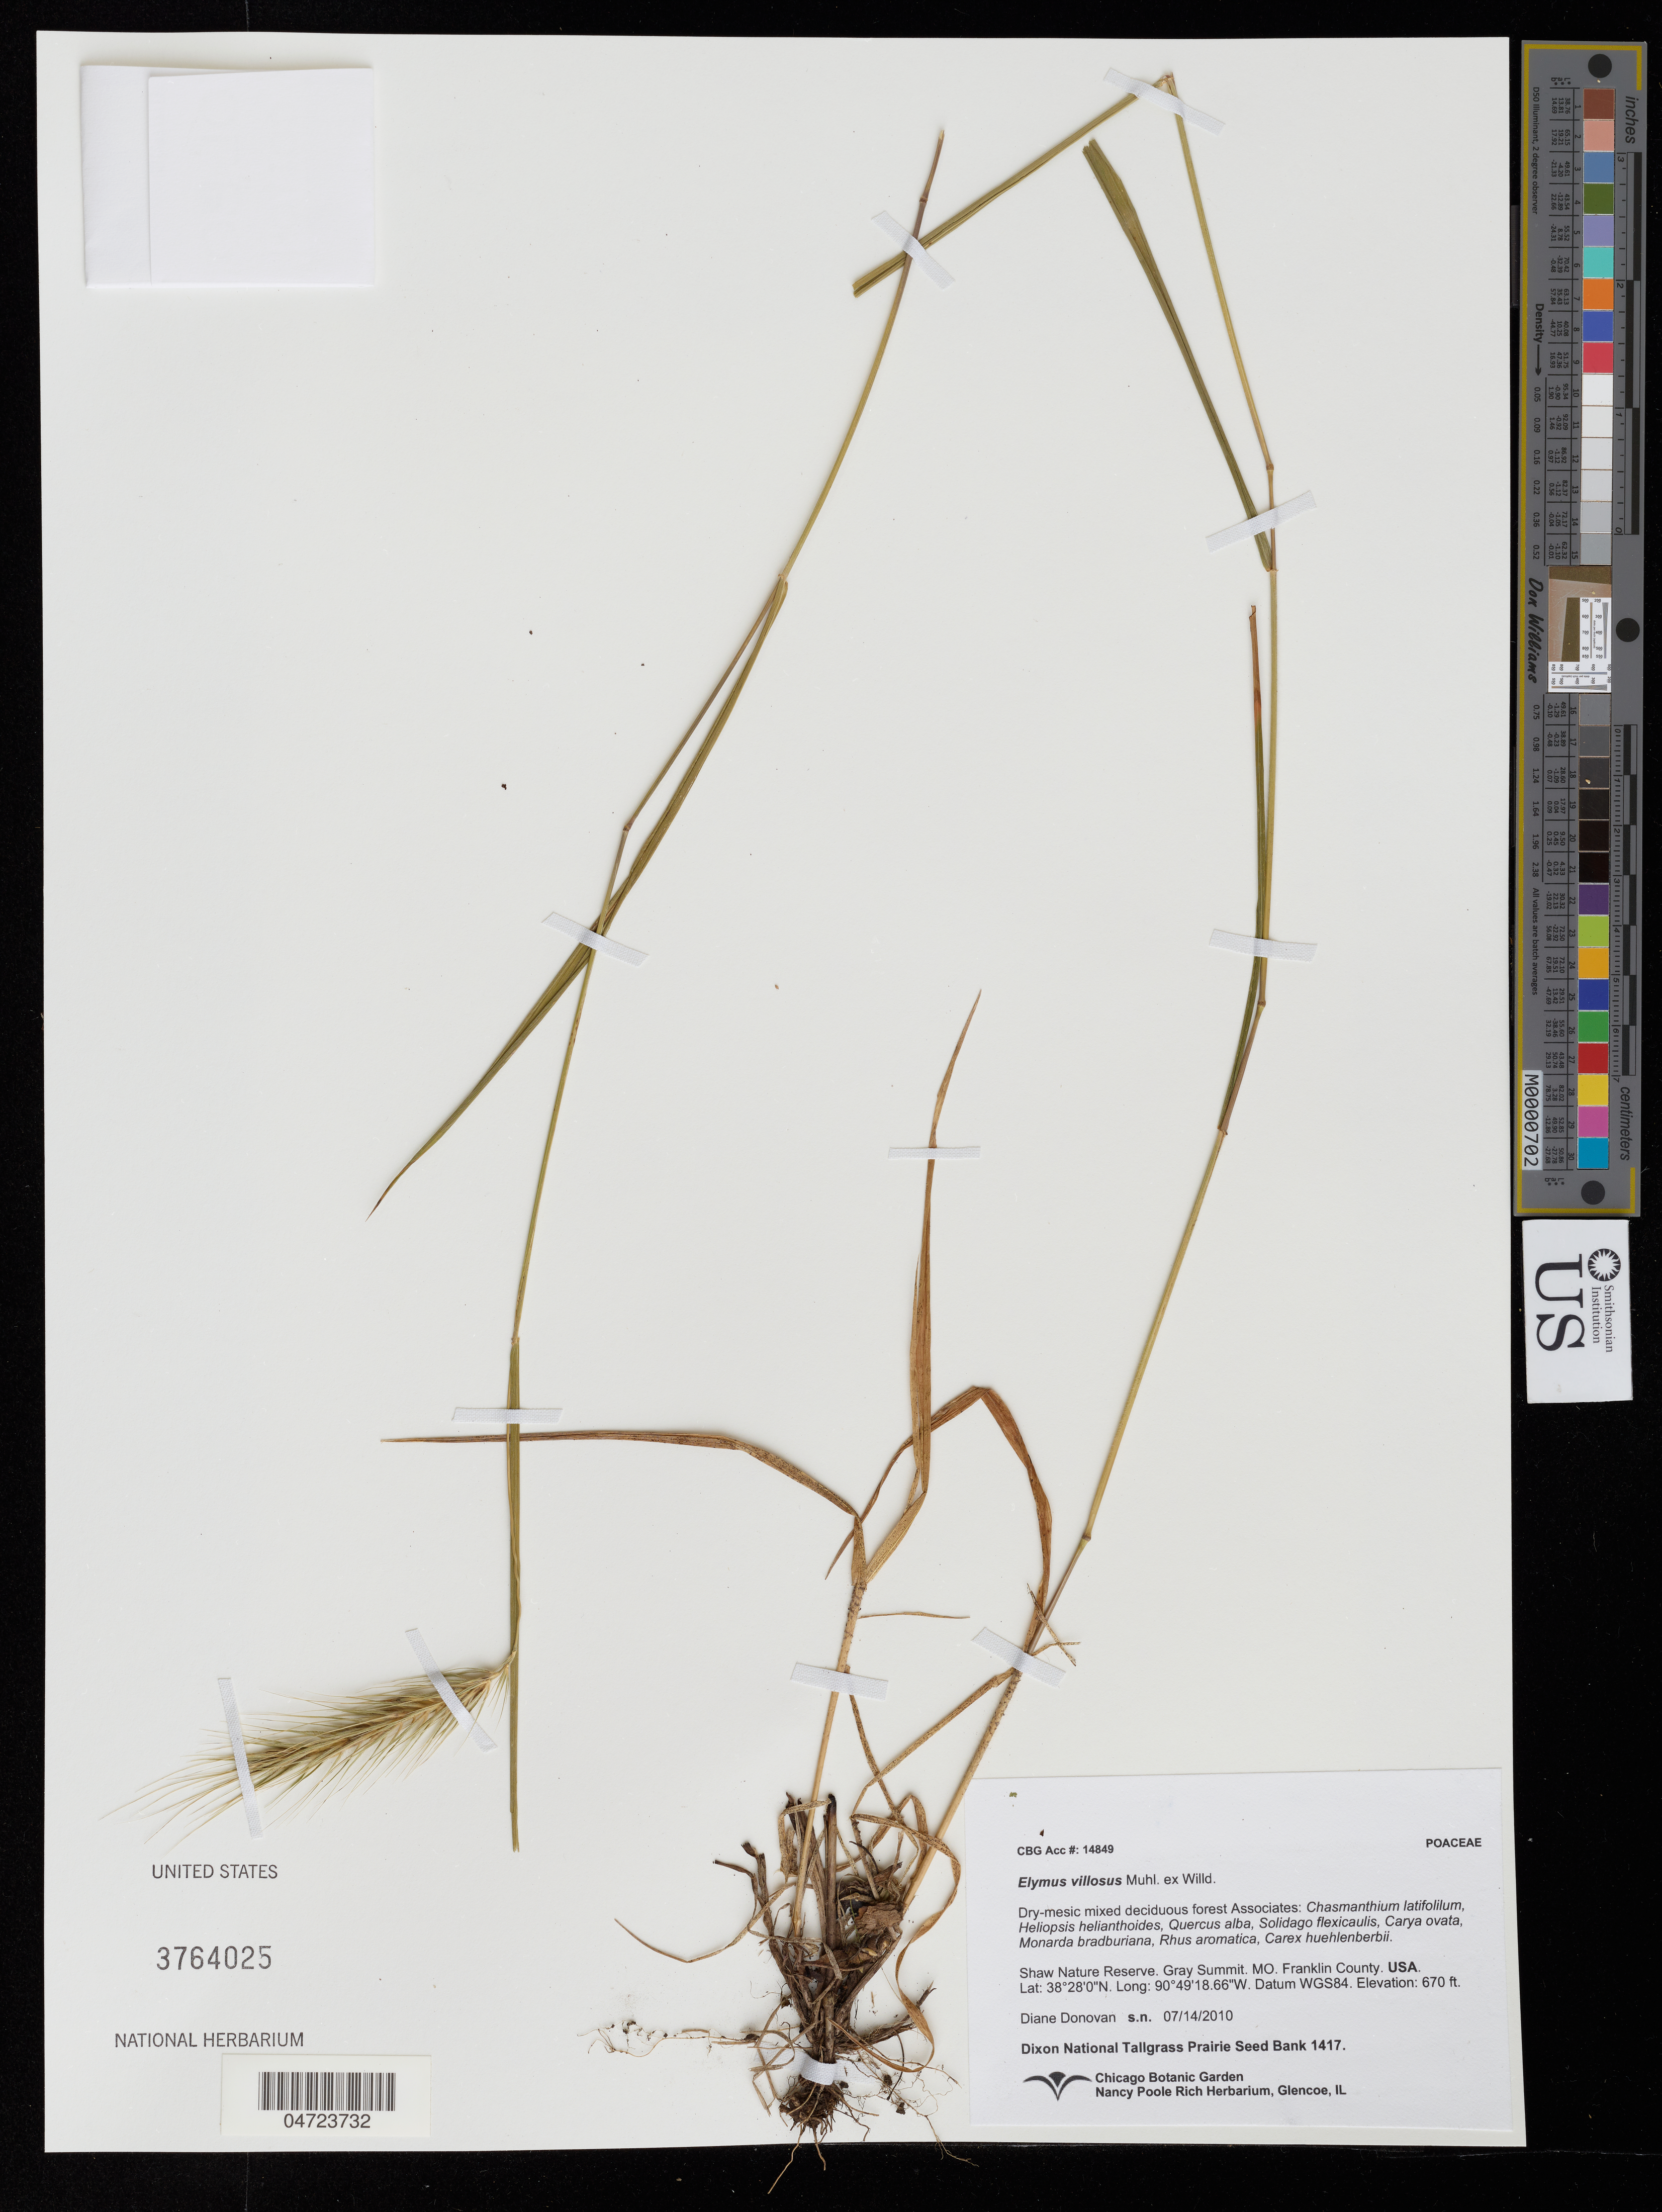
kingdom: Plantae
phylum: Tracheophyta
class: Liliopsida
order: Poales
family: Poaceae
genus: Elymus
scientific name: Elymus villosus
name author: Muhl. ex Willd.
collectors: D. Donovan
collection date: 2010-07-14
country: United States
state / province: Missouri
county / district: Franklin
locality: Shaw Nature Reserve. Gray Summit. Franklin County.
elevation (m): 204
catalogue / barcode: US 3764025